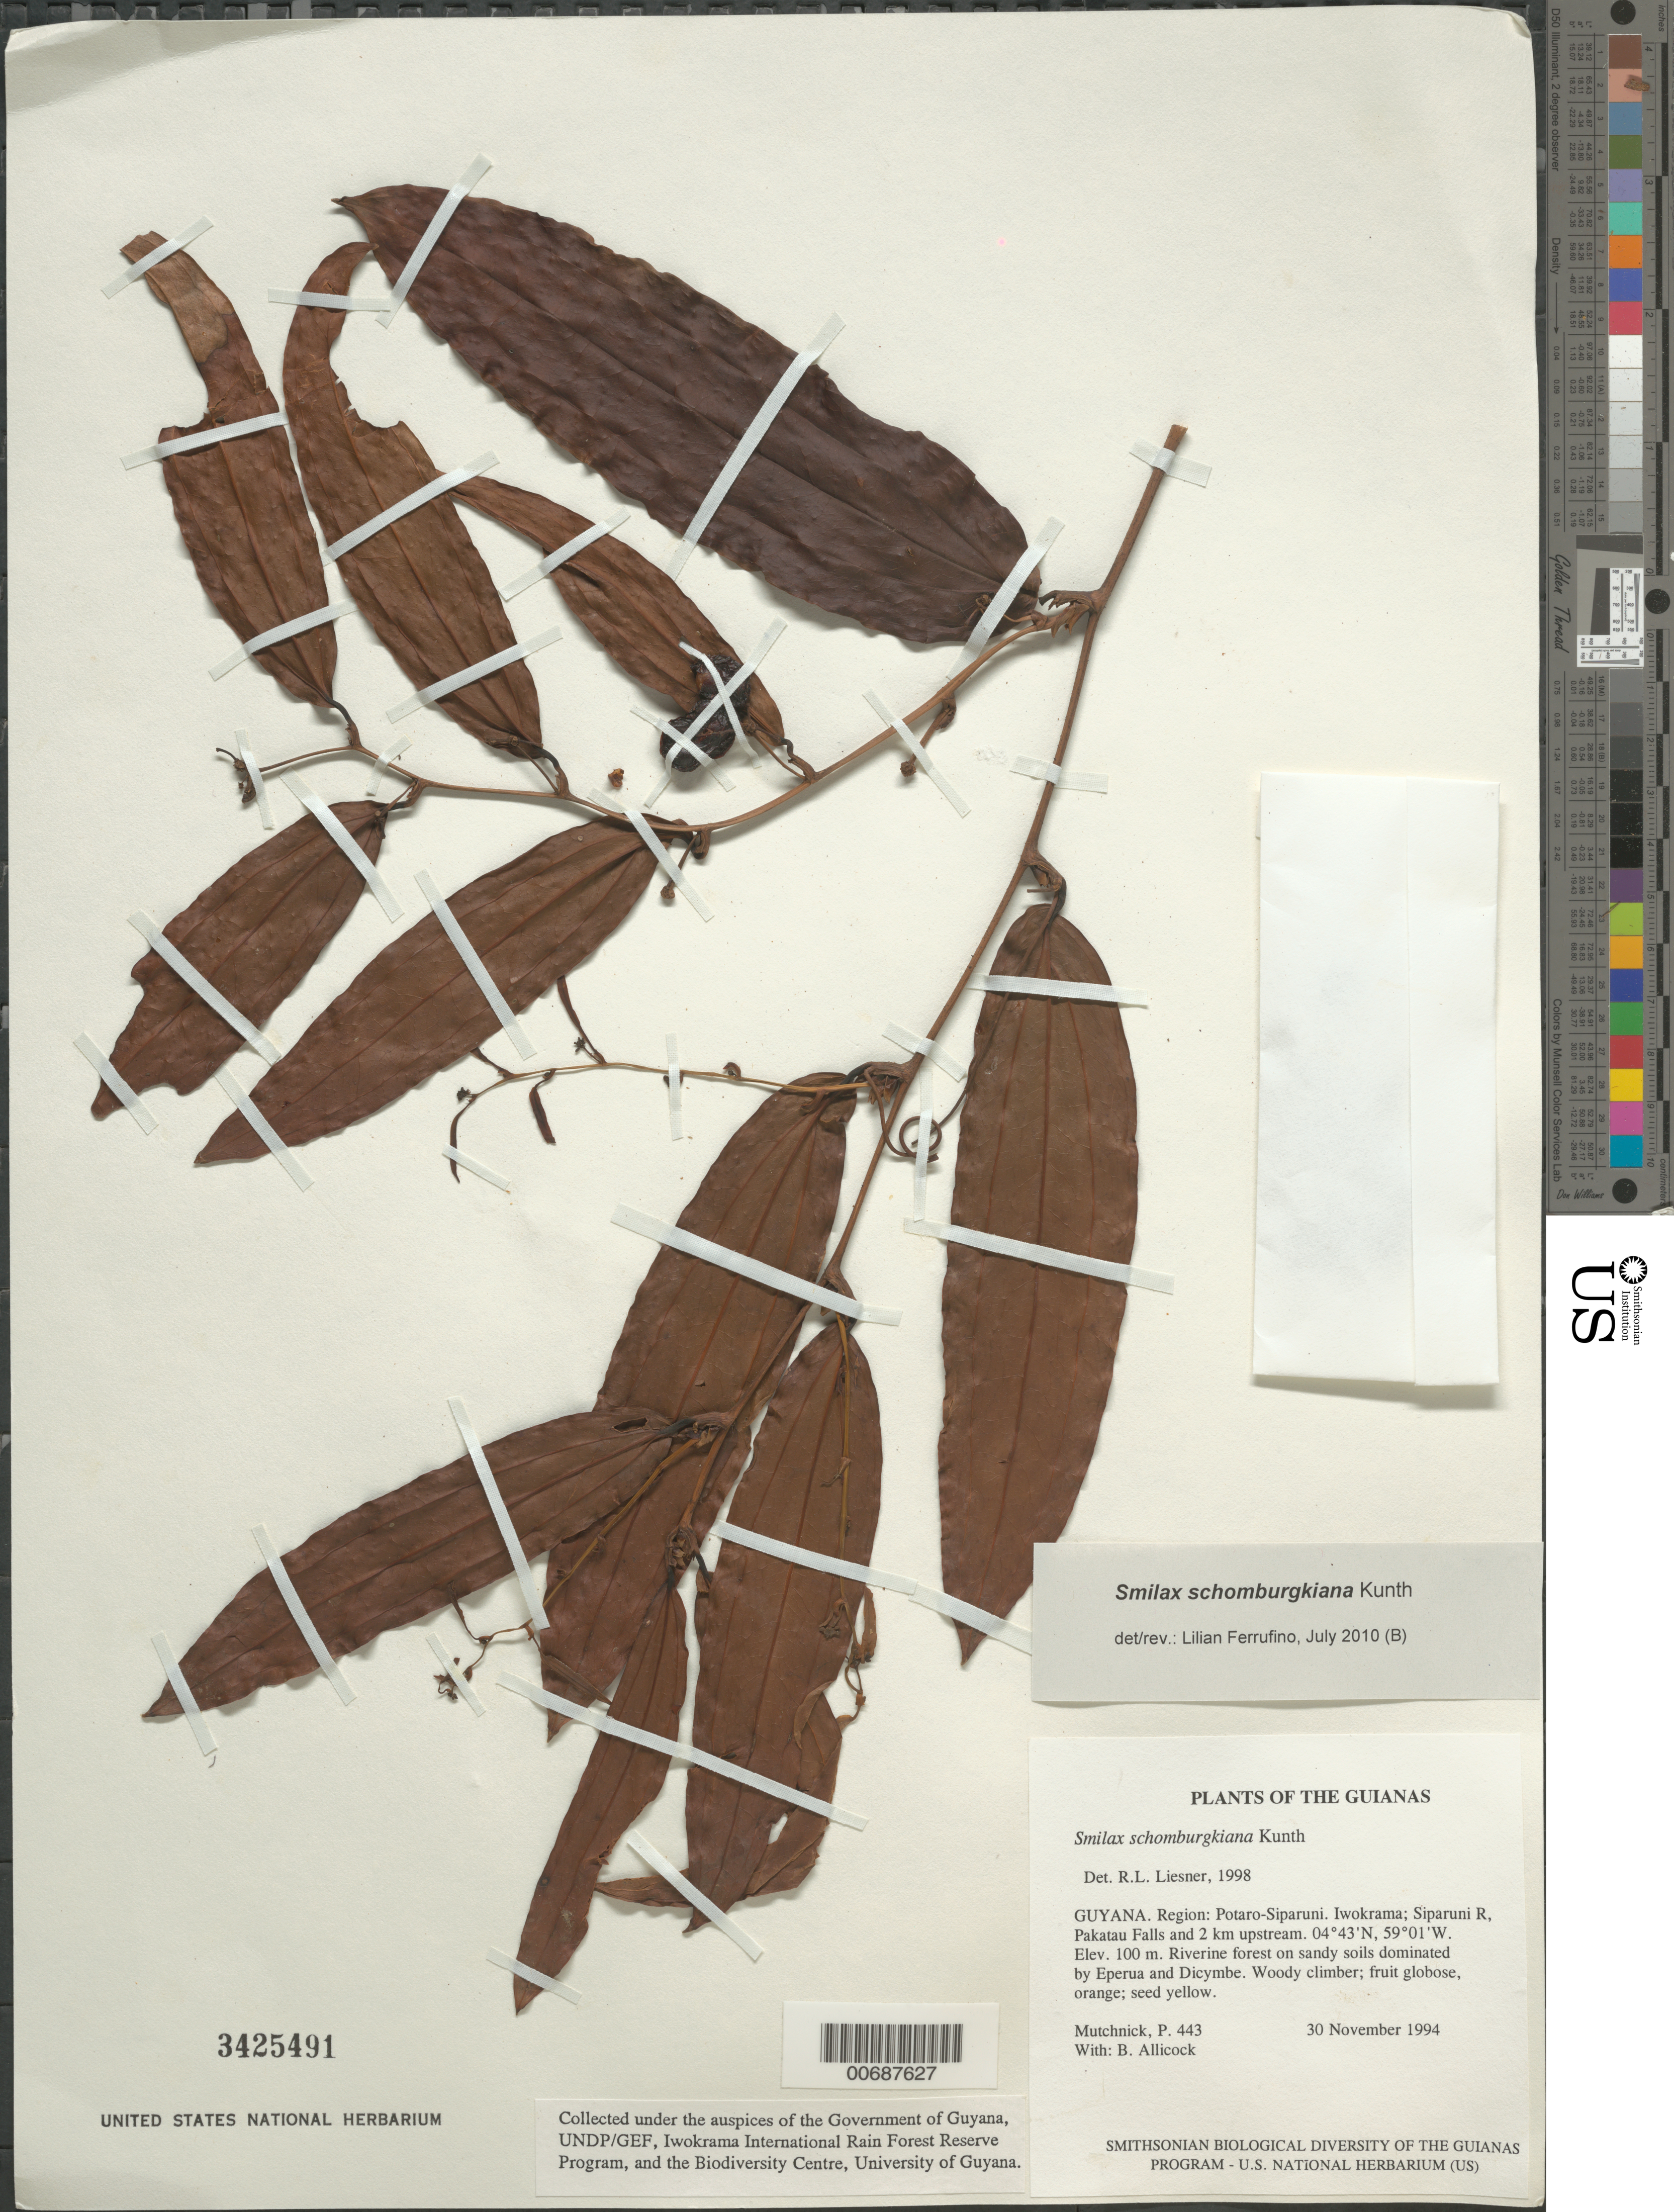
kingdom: Plantae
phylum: Tracheophyta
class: Liliopsida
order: Liliales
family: Smilacaceae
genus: Smilax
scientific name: Smilax schomburgkiana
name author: Kunth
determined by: Sewell, M.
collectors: P. Mutchnick & B. Allicock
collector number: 443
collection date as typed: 30 November 1994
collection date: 1994-11-30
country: Guyana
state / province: Potaro-Siparuni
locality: Iwokrama; Siparuni R, Pakatau Falls and 2 km upstream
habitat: Riverine forest on sandy soils dominated by Eperua and Dicymbe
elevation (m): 100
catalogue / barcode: US 3425491